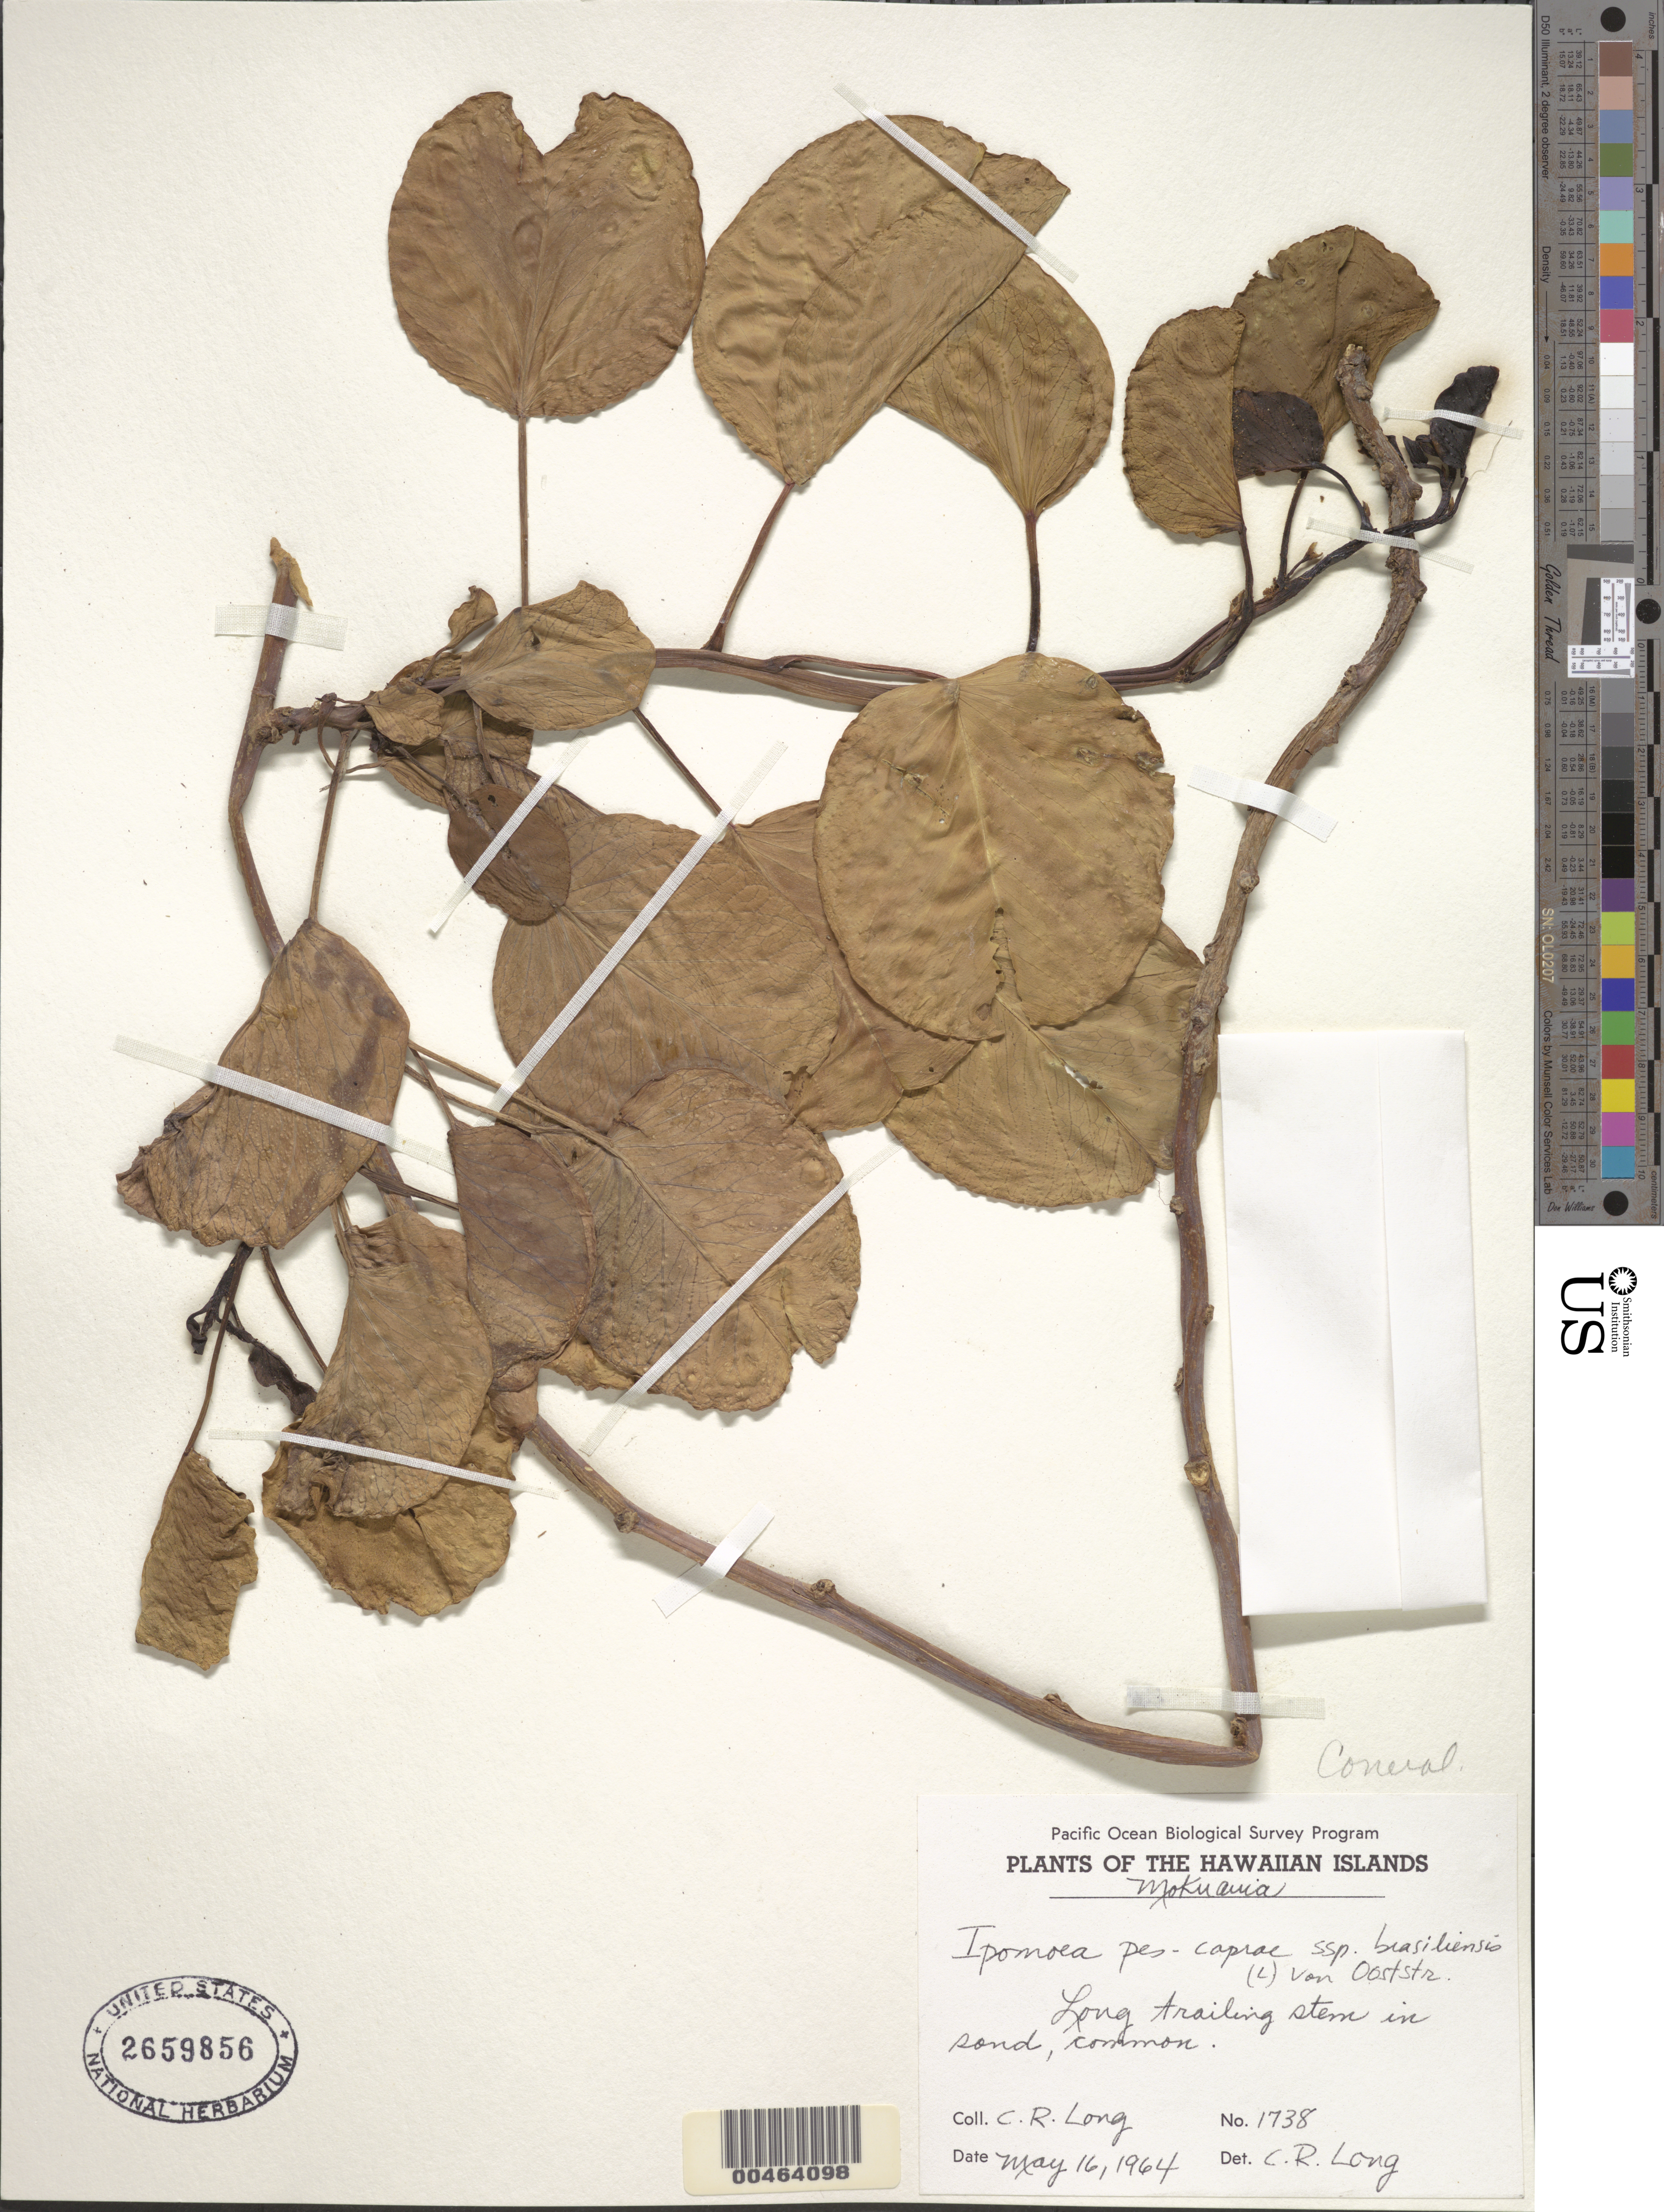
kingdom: Plantae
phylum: Tracheophyta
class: Magnoliopsida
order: Solanales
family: Convolvulaceae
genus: Ipomoea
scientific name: Ipomoea pes-caprae subsp. brasiliensis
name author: (L.) Ooststr.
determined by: Long, C. R.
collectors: C. Long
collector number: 1738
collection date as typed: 16 May 1964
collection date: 1964-05-16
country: United States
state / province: Hawaii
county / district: Honolulu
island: Oahu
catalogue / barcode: US 2659856